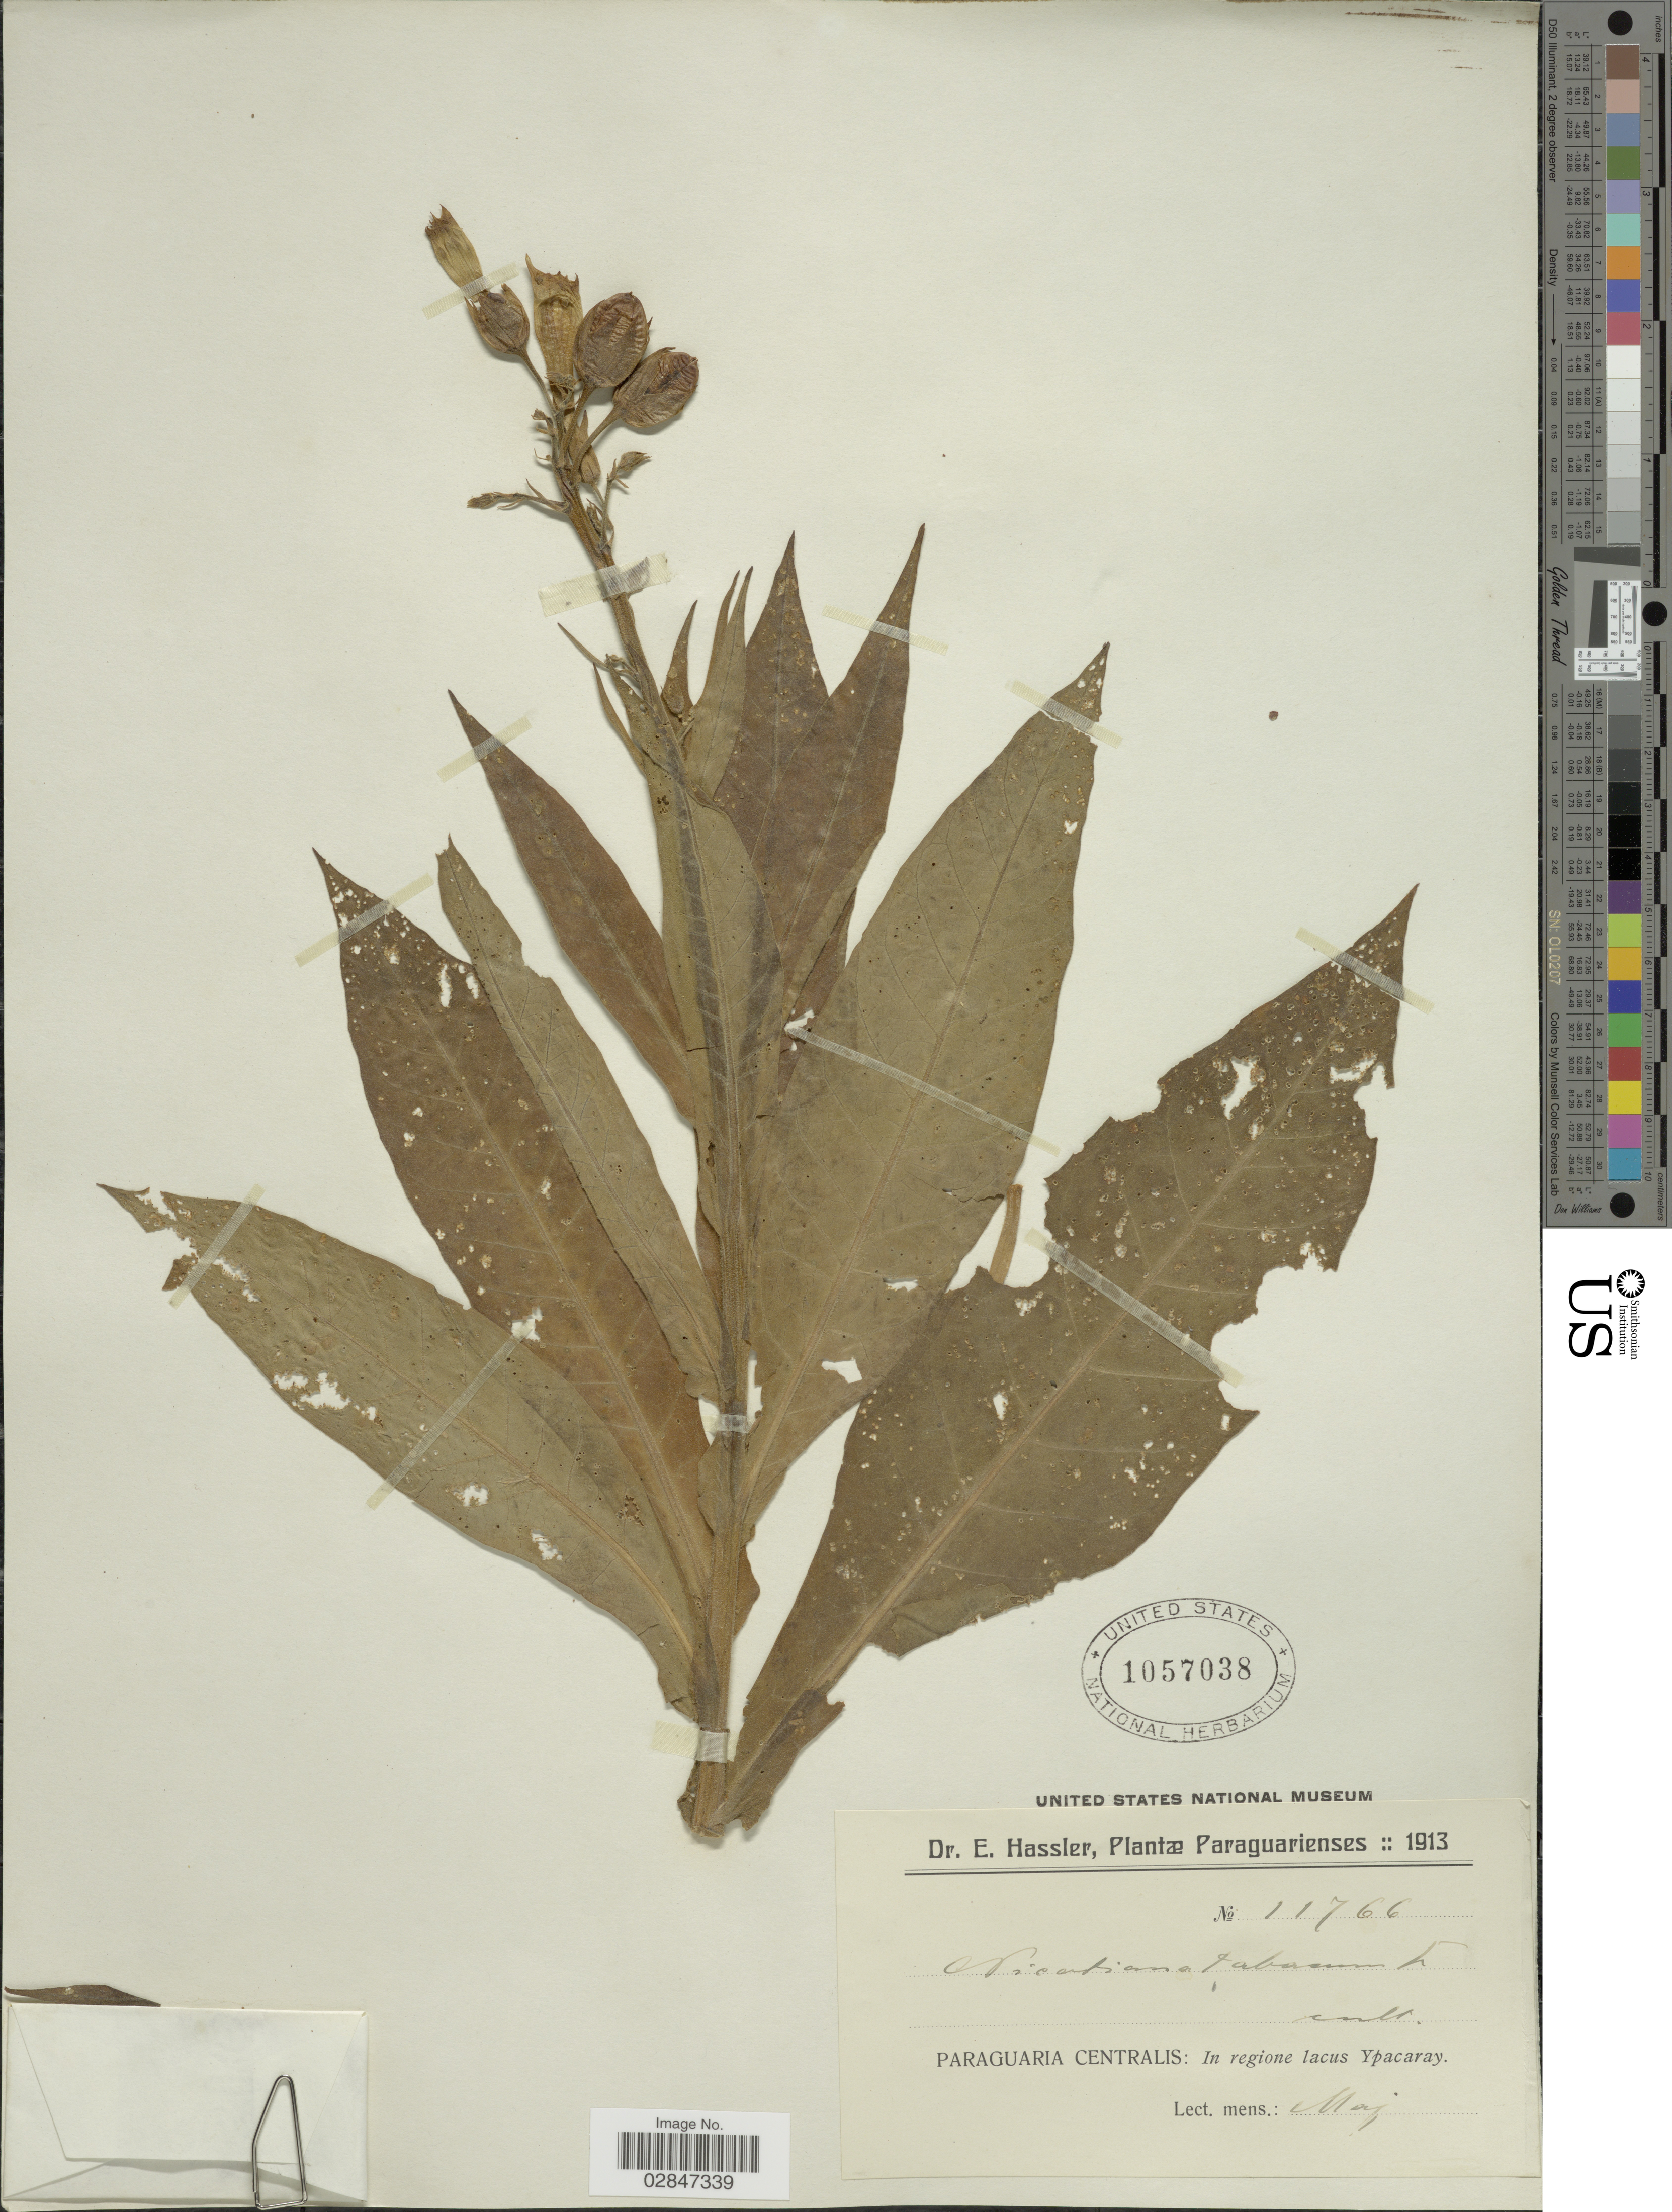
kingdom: Plantae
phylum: Tracheophyta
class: Magnoliopsida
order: Solanales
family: Solanaceae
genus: Nicotiana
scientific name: Nicotiana tabacum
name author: L.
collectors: E. Hassler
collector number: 11766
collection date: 1913-05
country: Paraguay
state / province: Paraguari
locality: Paraguarienses, Paraguaria Centralis: In regione lacus Ypacaray.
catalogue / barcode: US 1057038